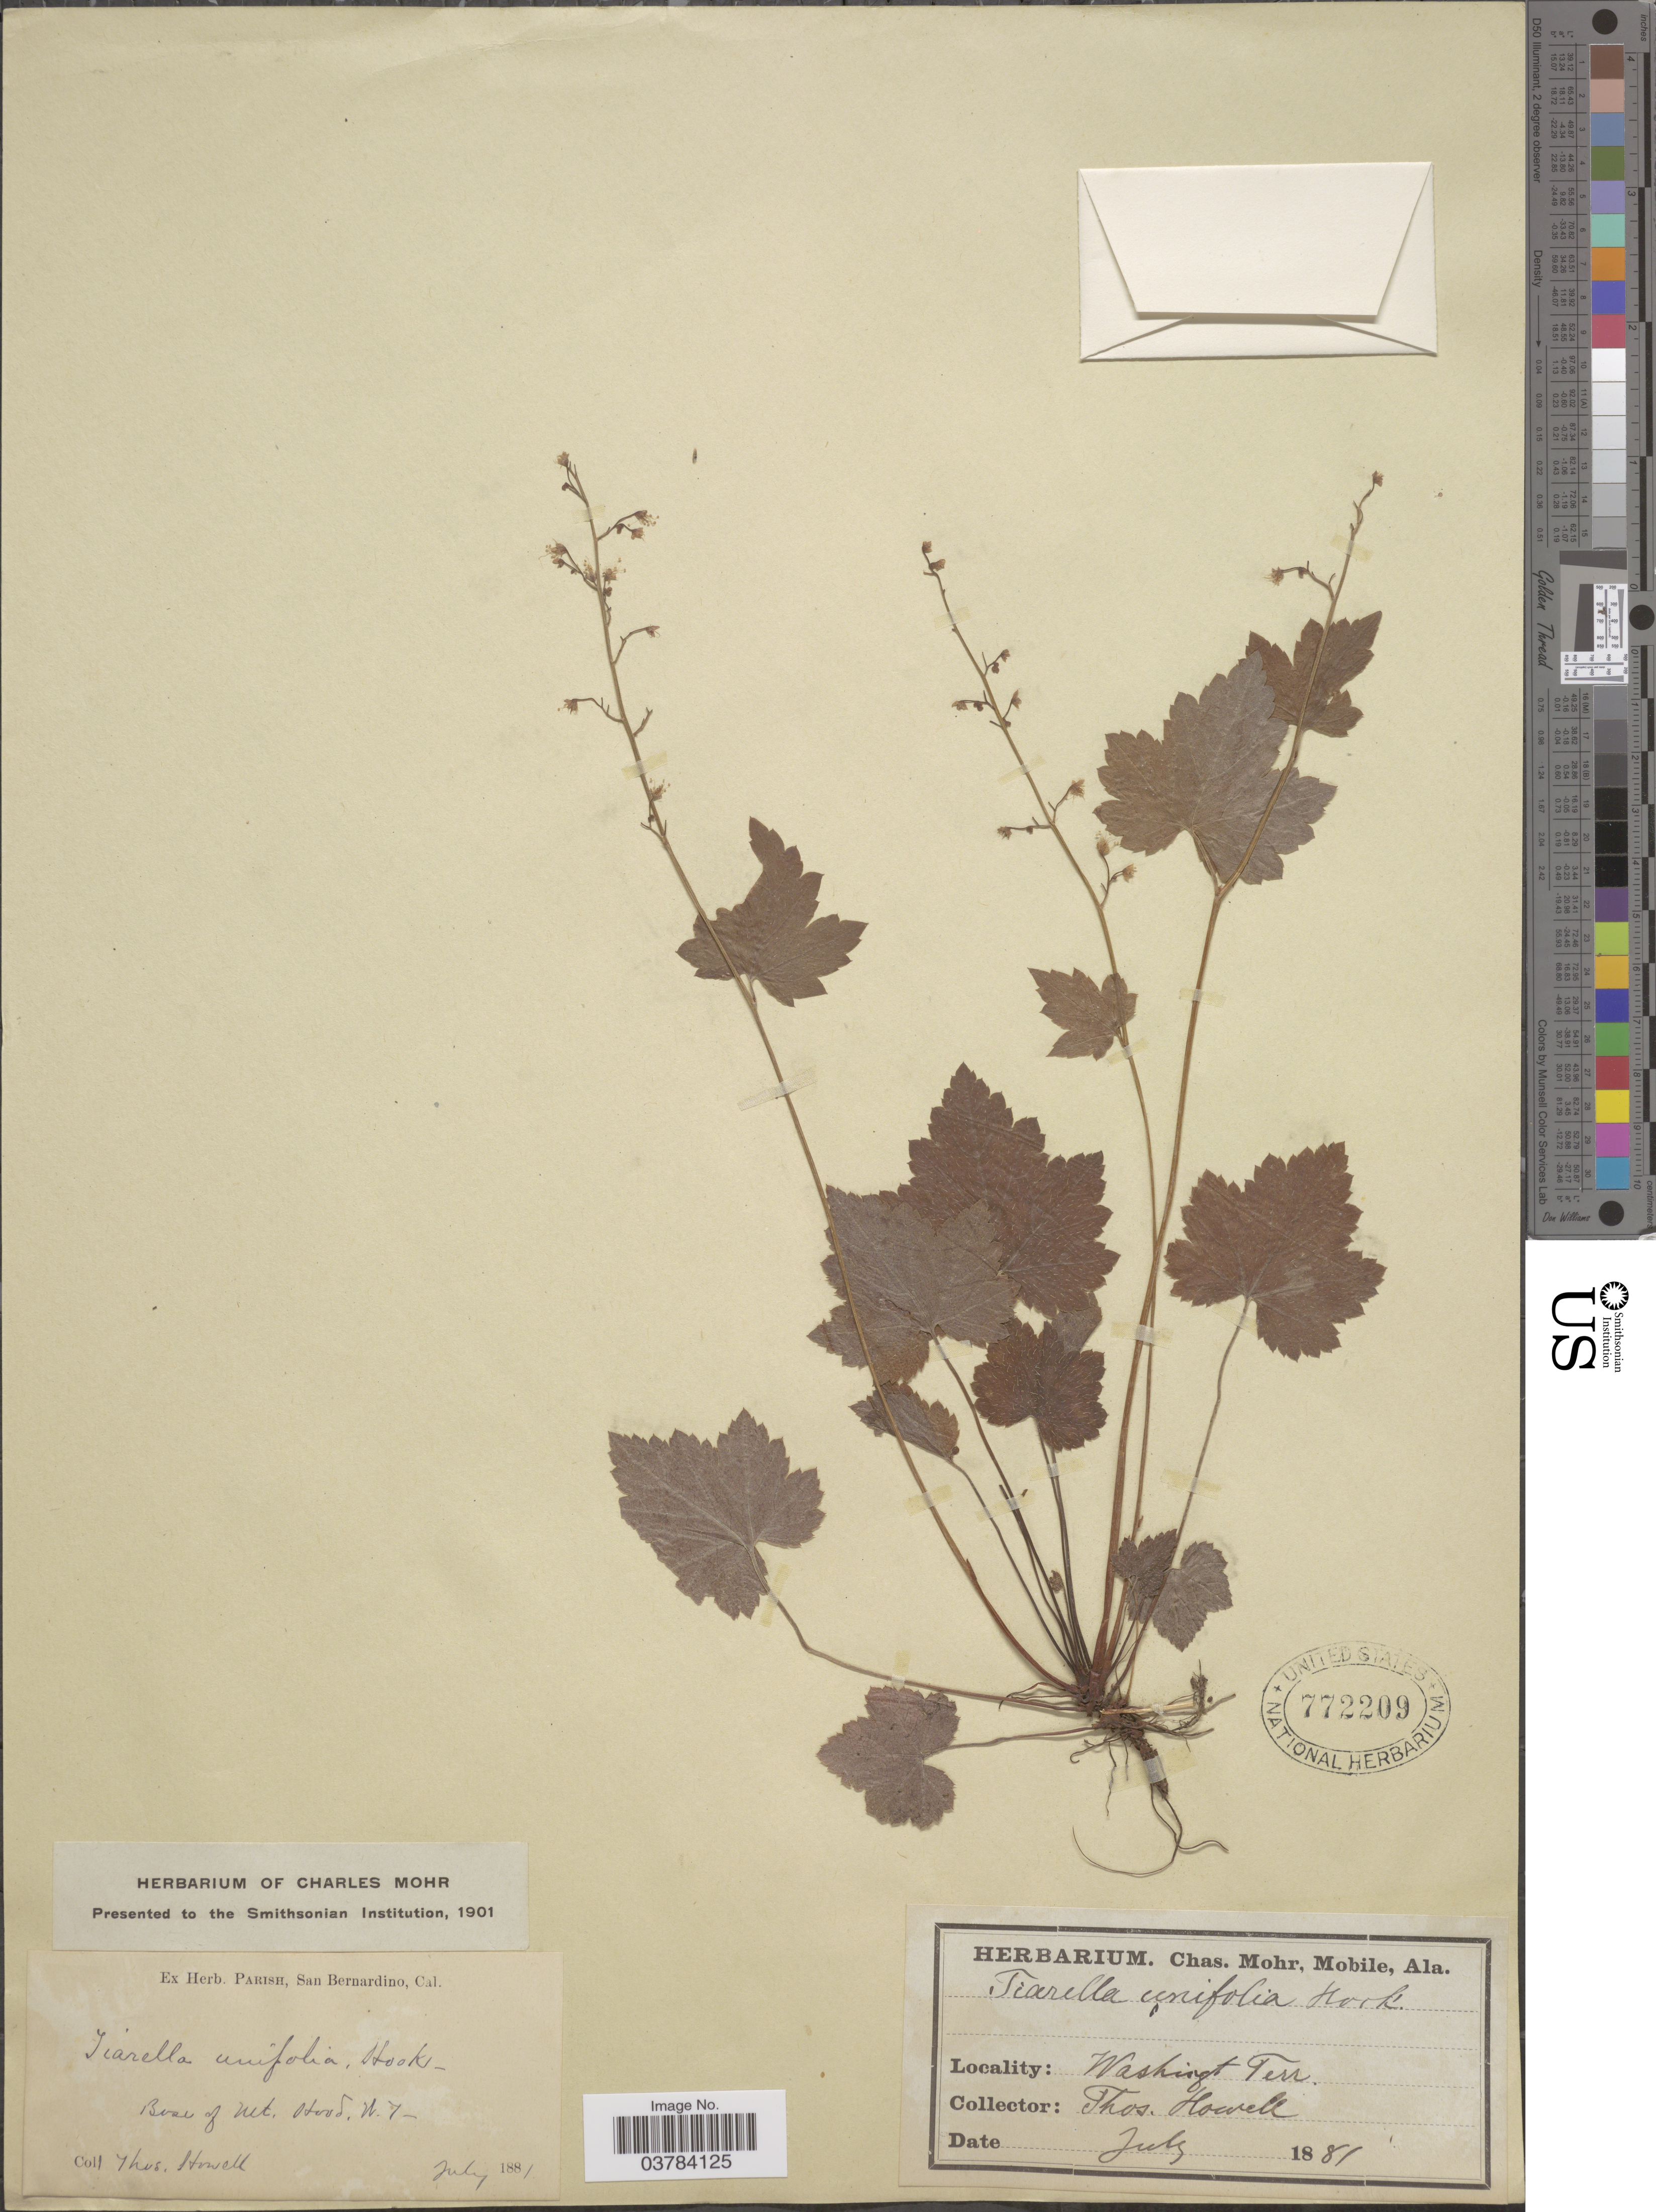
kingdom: Plantae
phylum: Tracheophyta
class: Magnoliopsida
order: Saxifragales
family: Saxifragaceae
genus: Tiarella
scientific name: Tiarella unifoliata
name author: Hook.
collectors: T. Howell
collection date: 1881-07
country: United States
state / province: Washington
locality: Washingt Terr. Base of Mt. Hood.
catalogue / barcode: US 772209